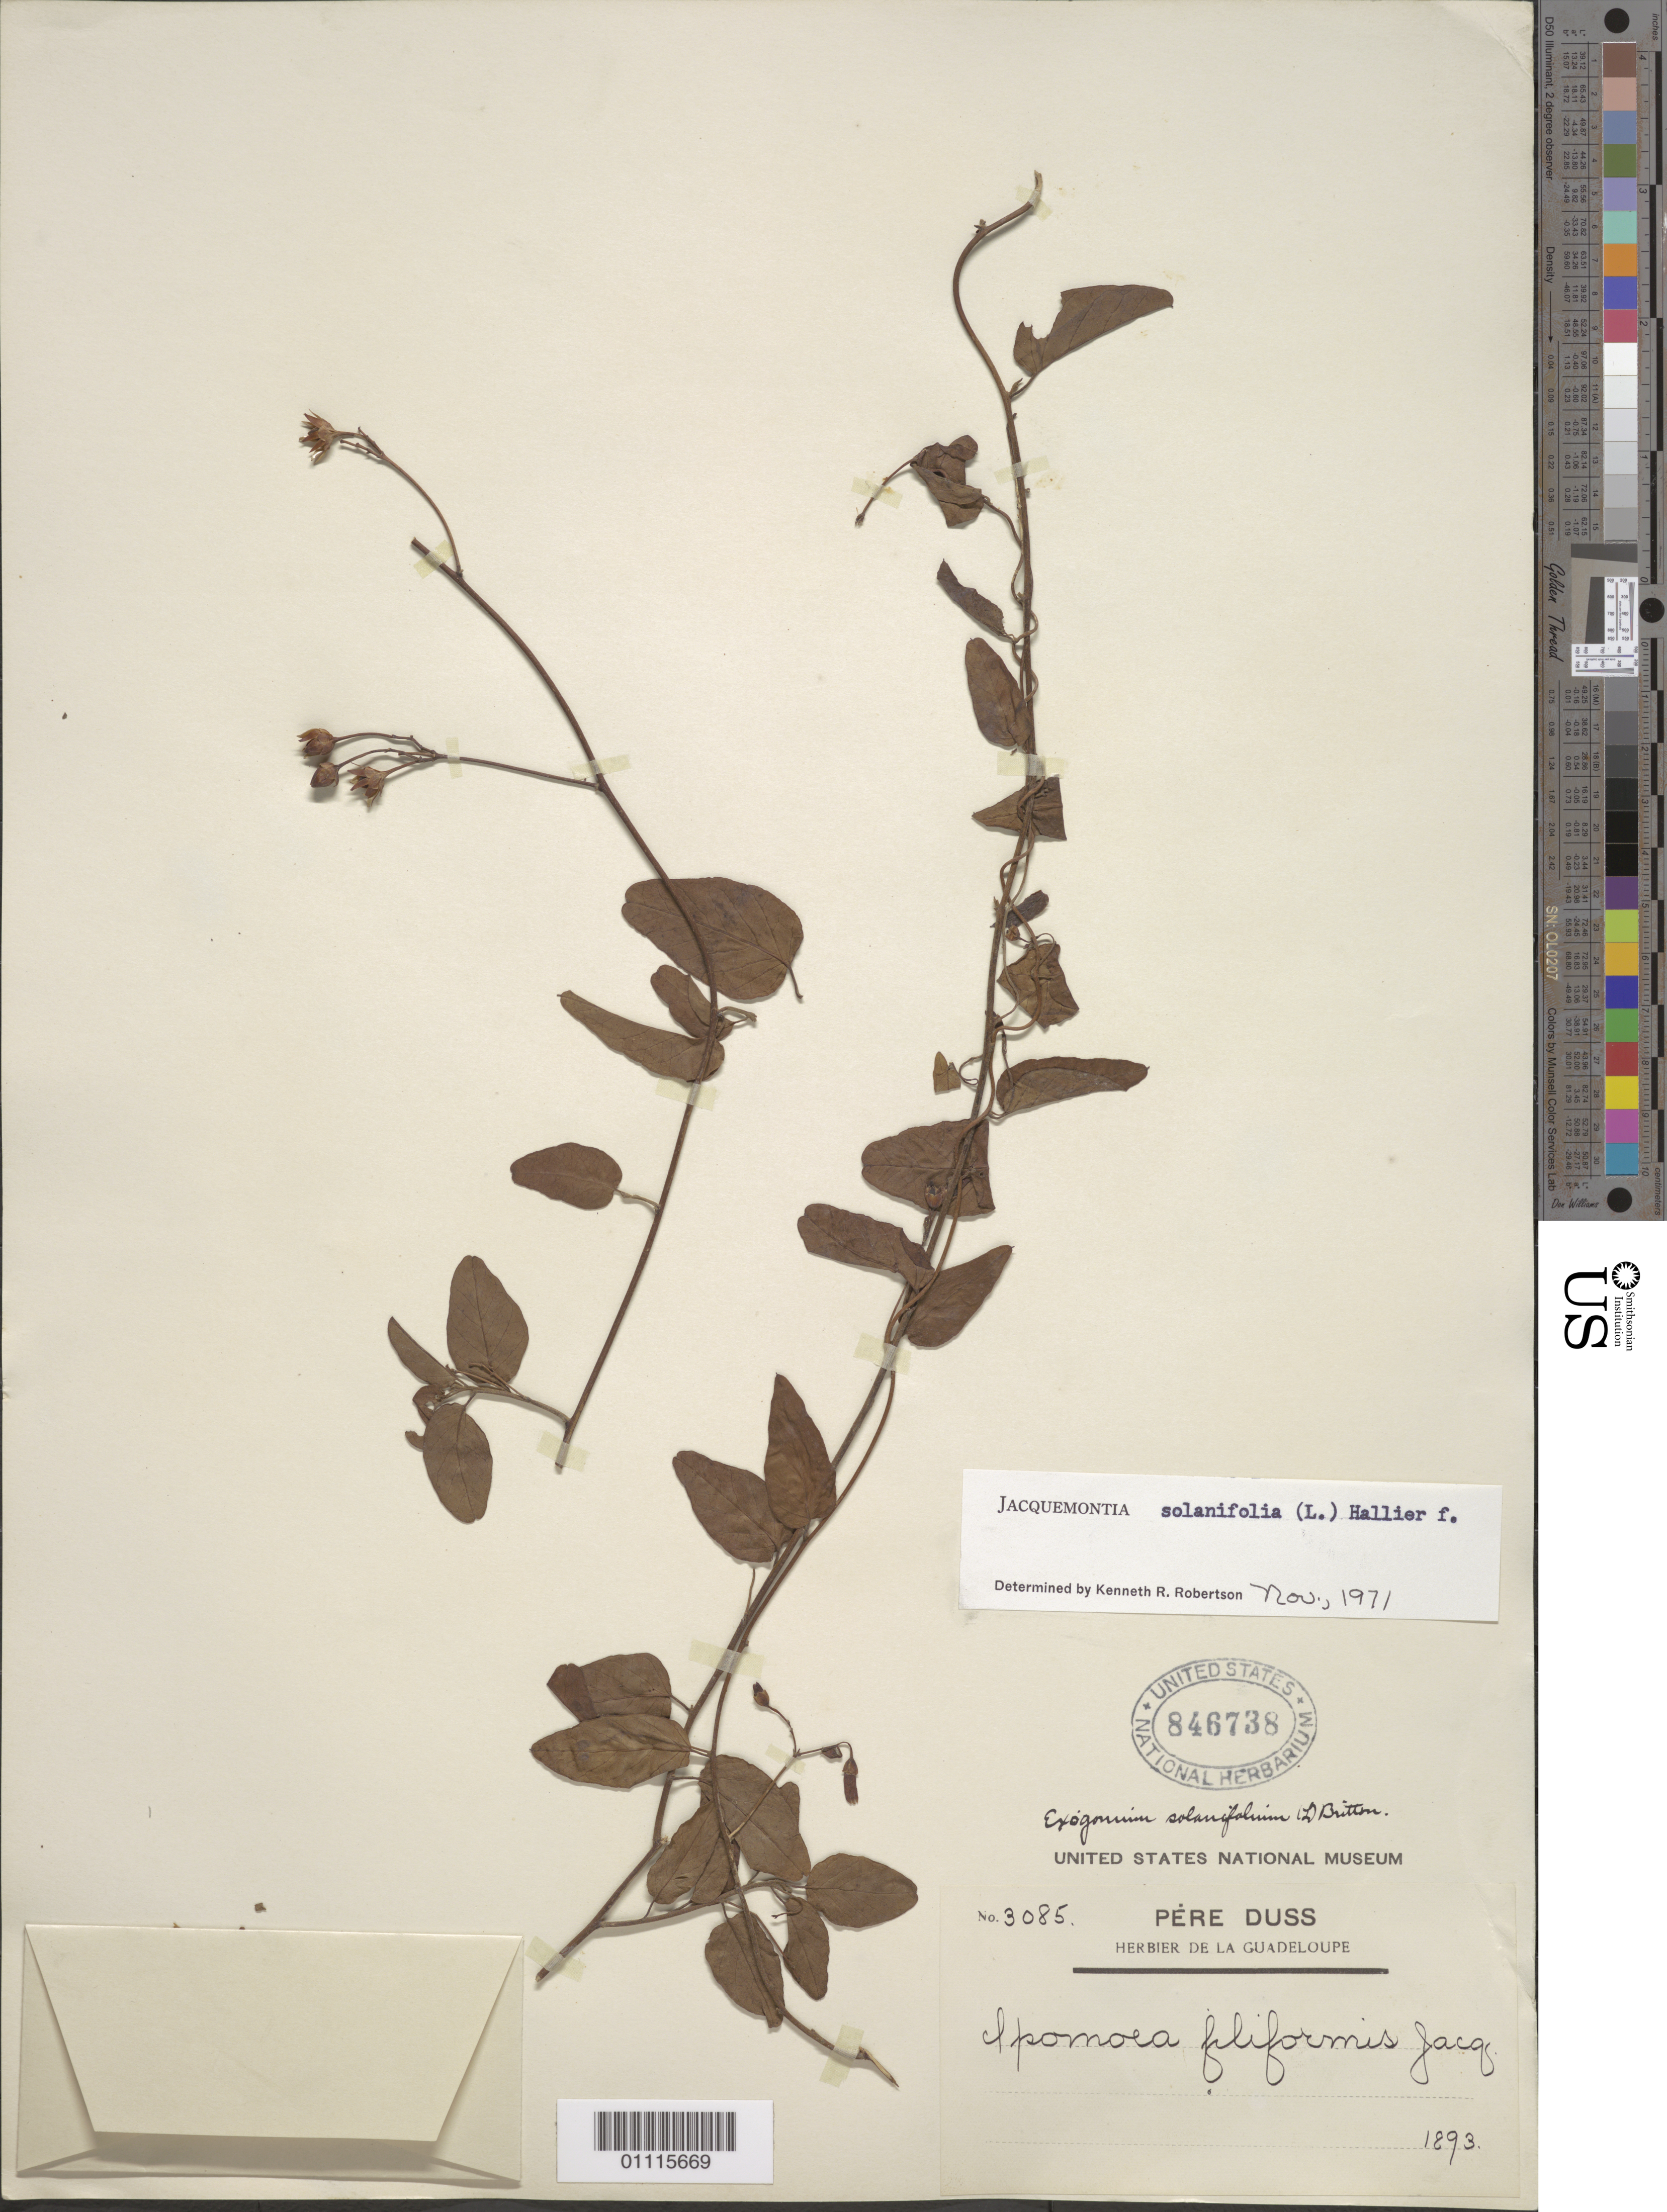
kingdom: Plantae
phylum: Tracheophyta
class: Magnoliopsida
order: Solanales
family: Convolvulaceae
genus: Jacquemontia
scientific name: Jacquemontia solanifolia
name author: (L.) Hallier f.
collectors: Père Duss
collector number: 3085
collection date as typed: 1893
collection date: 1893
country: Guadeloupe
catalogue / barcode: US 846738